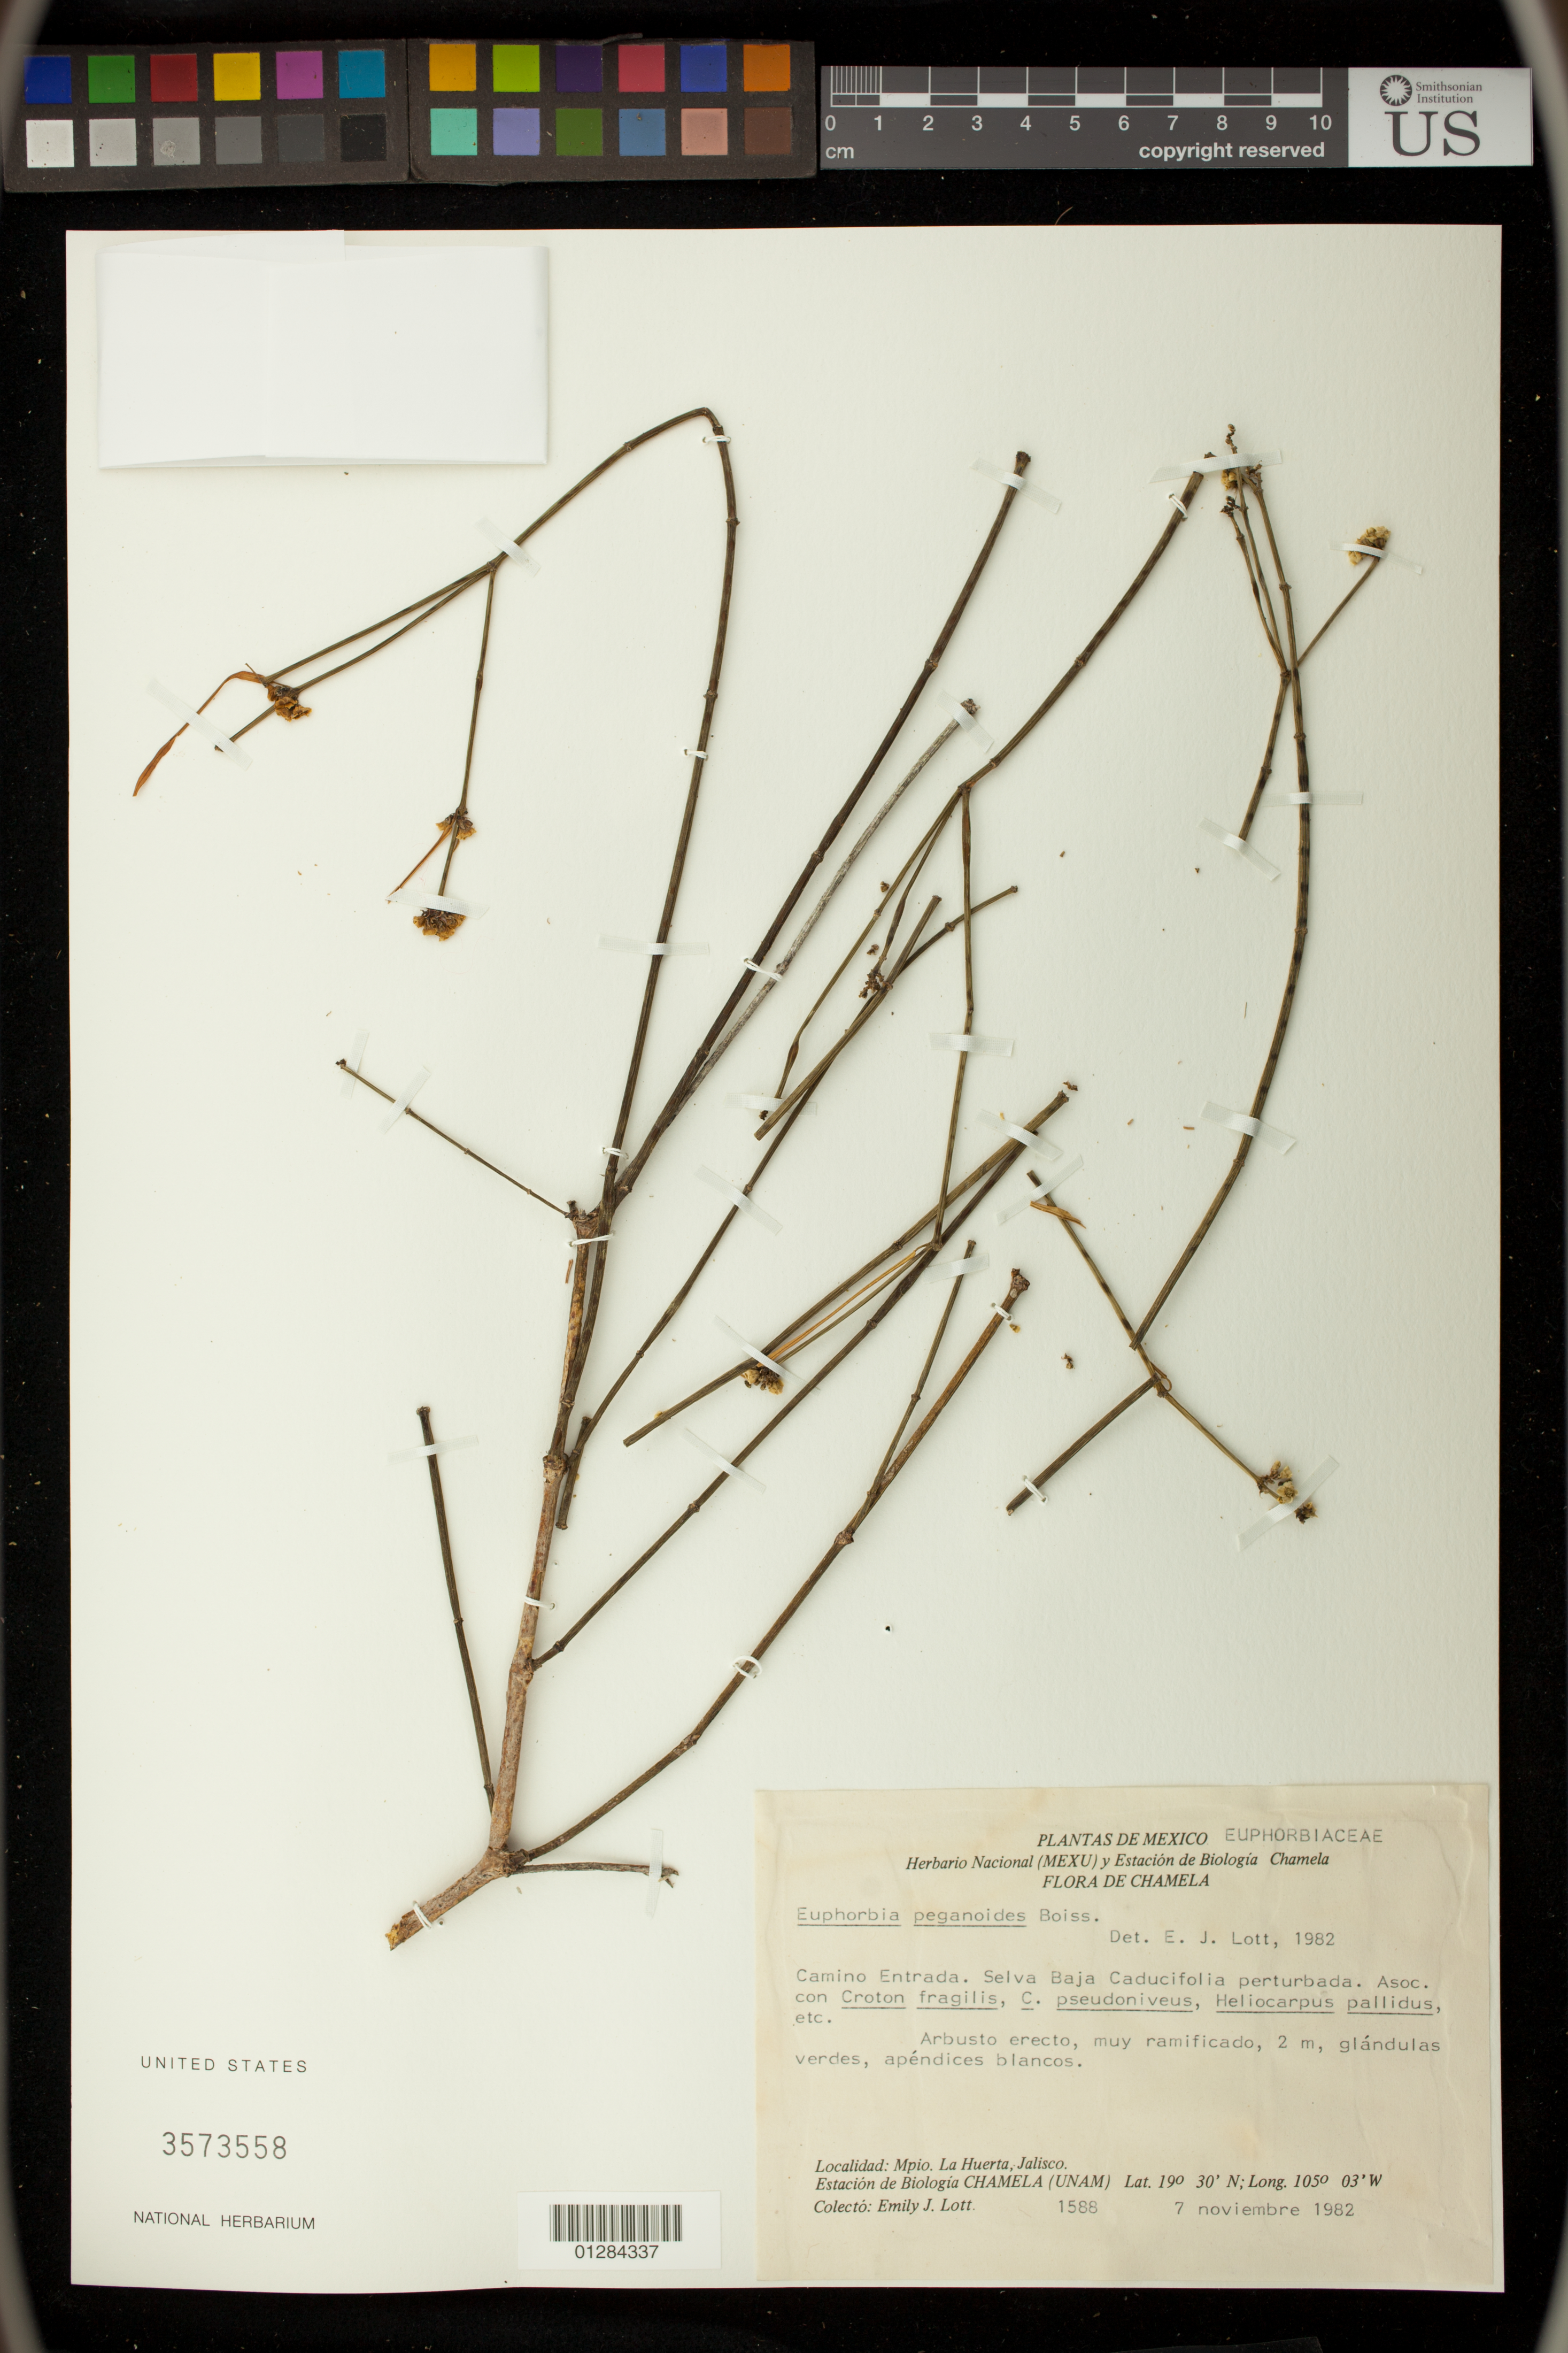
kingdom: Plantae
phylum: Tracheophyta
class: Magnoliopsida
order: Malpighiales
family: Euphorbiaceae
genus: Euphorbia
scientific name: Euphorbia peganoides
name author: Boiss.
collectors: E. J. Lott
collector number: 1588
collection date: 1982-11-07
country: Mexico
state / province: Jalisco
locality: Mpio. La Huerta, Estacion de Biologia CHAMELA (UNAM)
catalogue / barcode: US 3573558